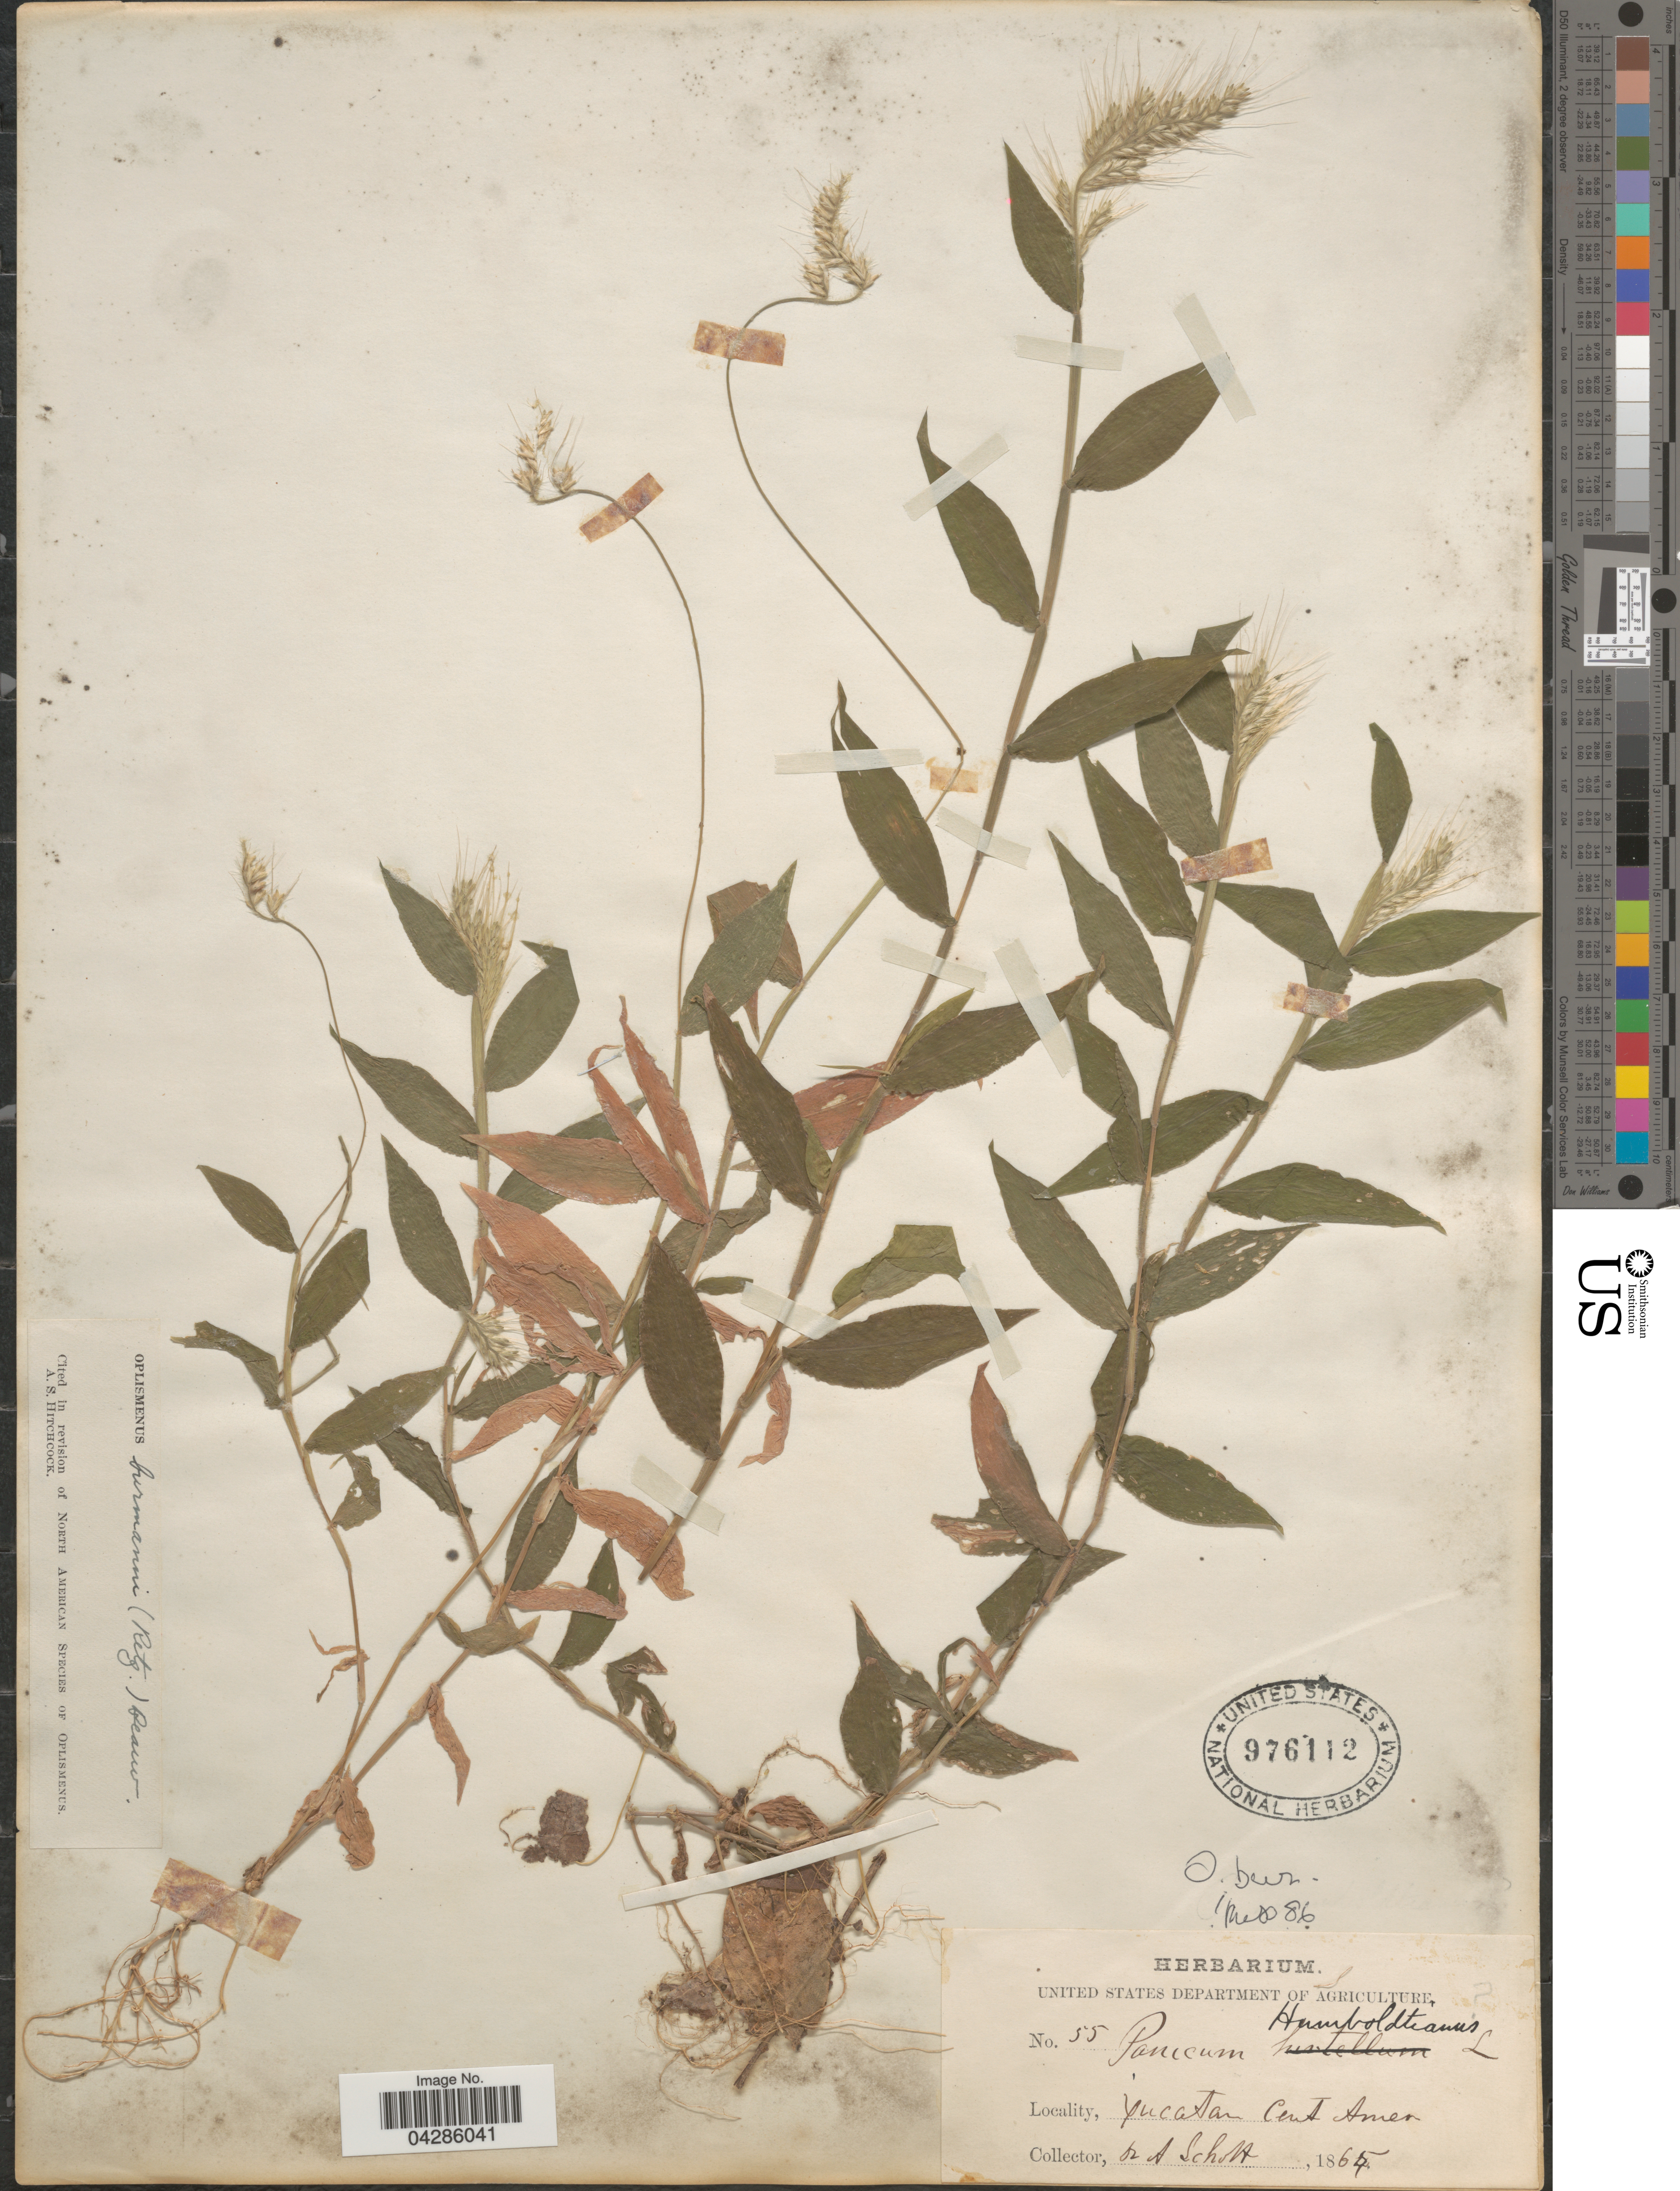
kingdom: Plantae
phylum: Tracheophyta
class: Liliopsida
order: Poales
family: Poaceae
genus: Oplismenus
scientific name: Oplismenus burmannii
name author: (Retz.) P. Beauv.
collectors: A. Schott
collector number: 55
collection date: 1864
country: Mexico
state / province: Yucatán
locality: Cent. Amer.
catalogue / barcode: US 976112